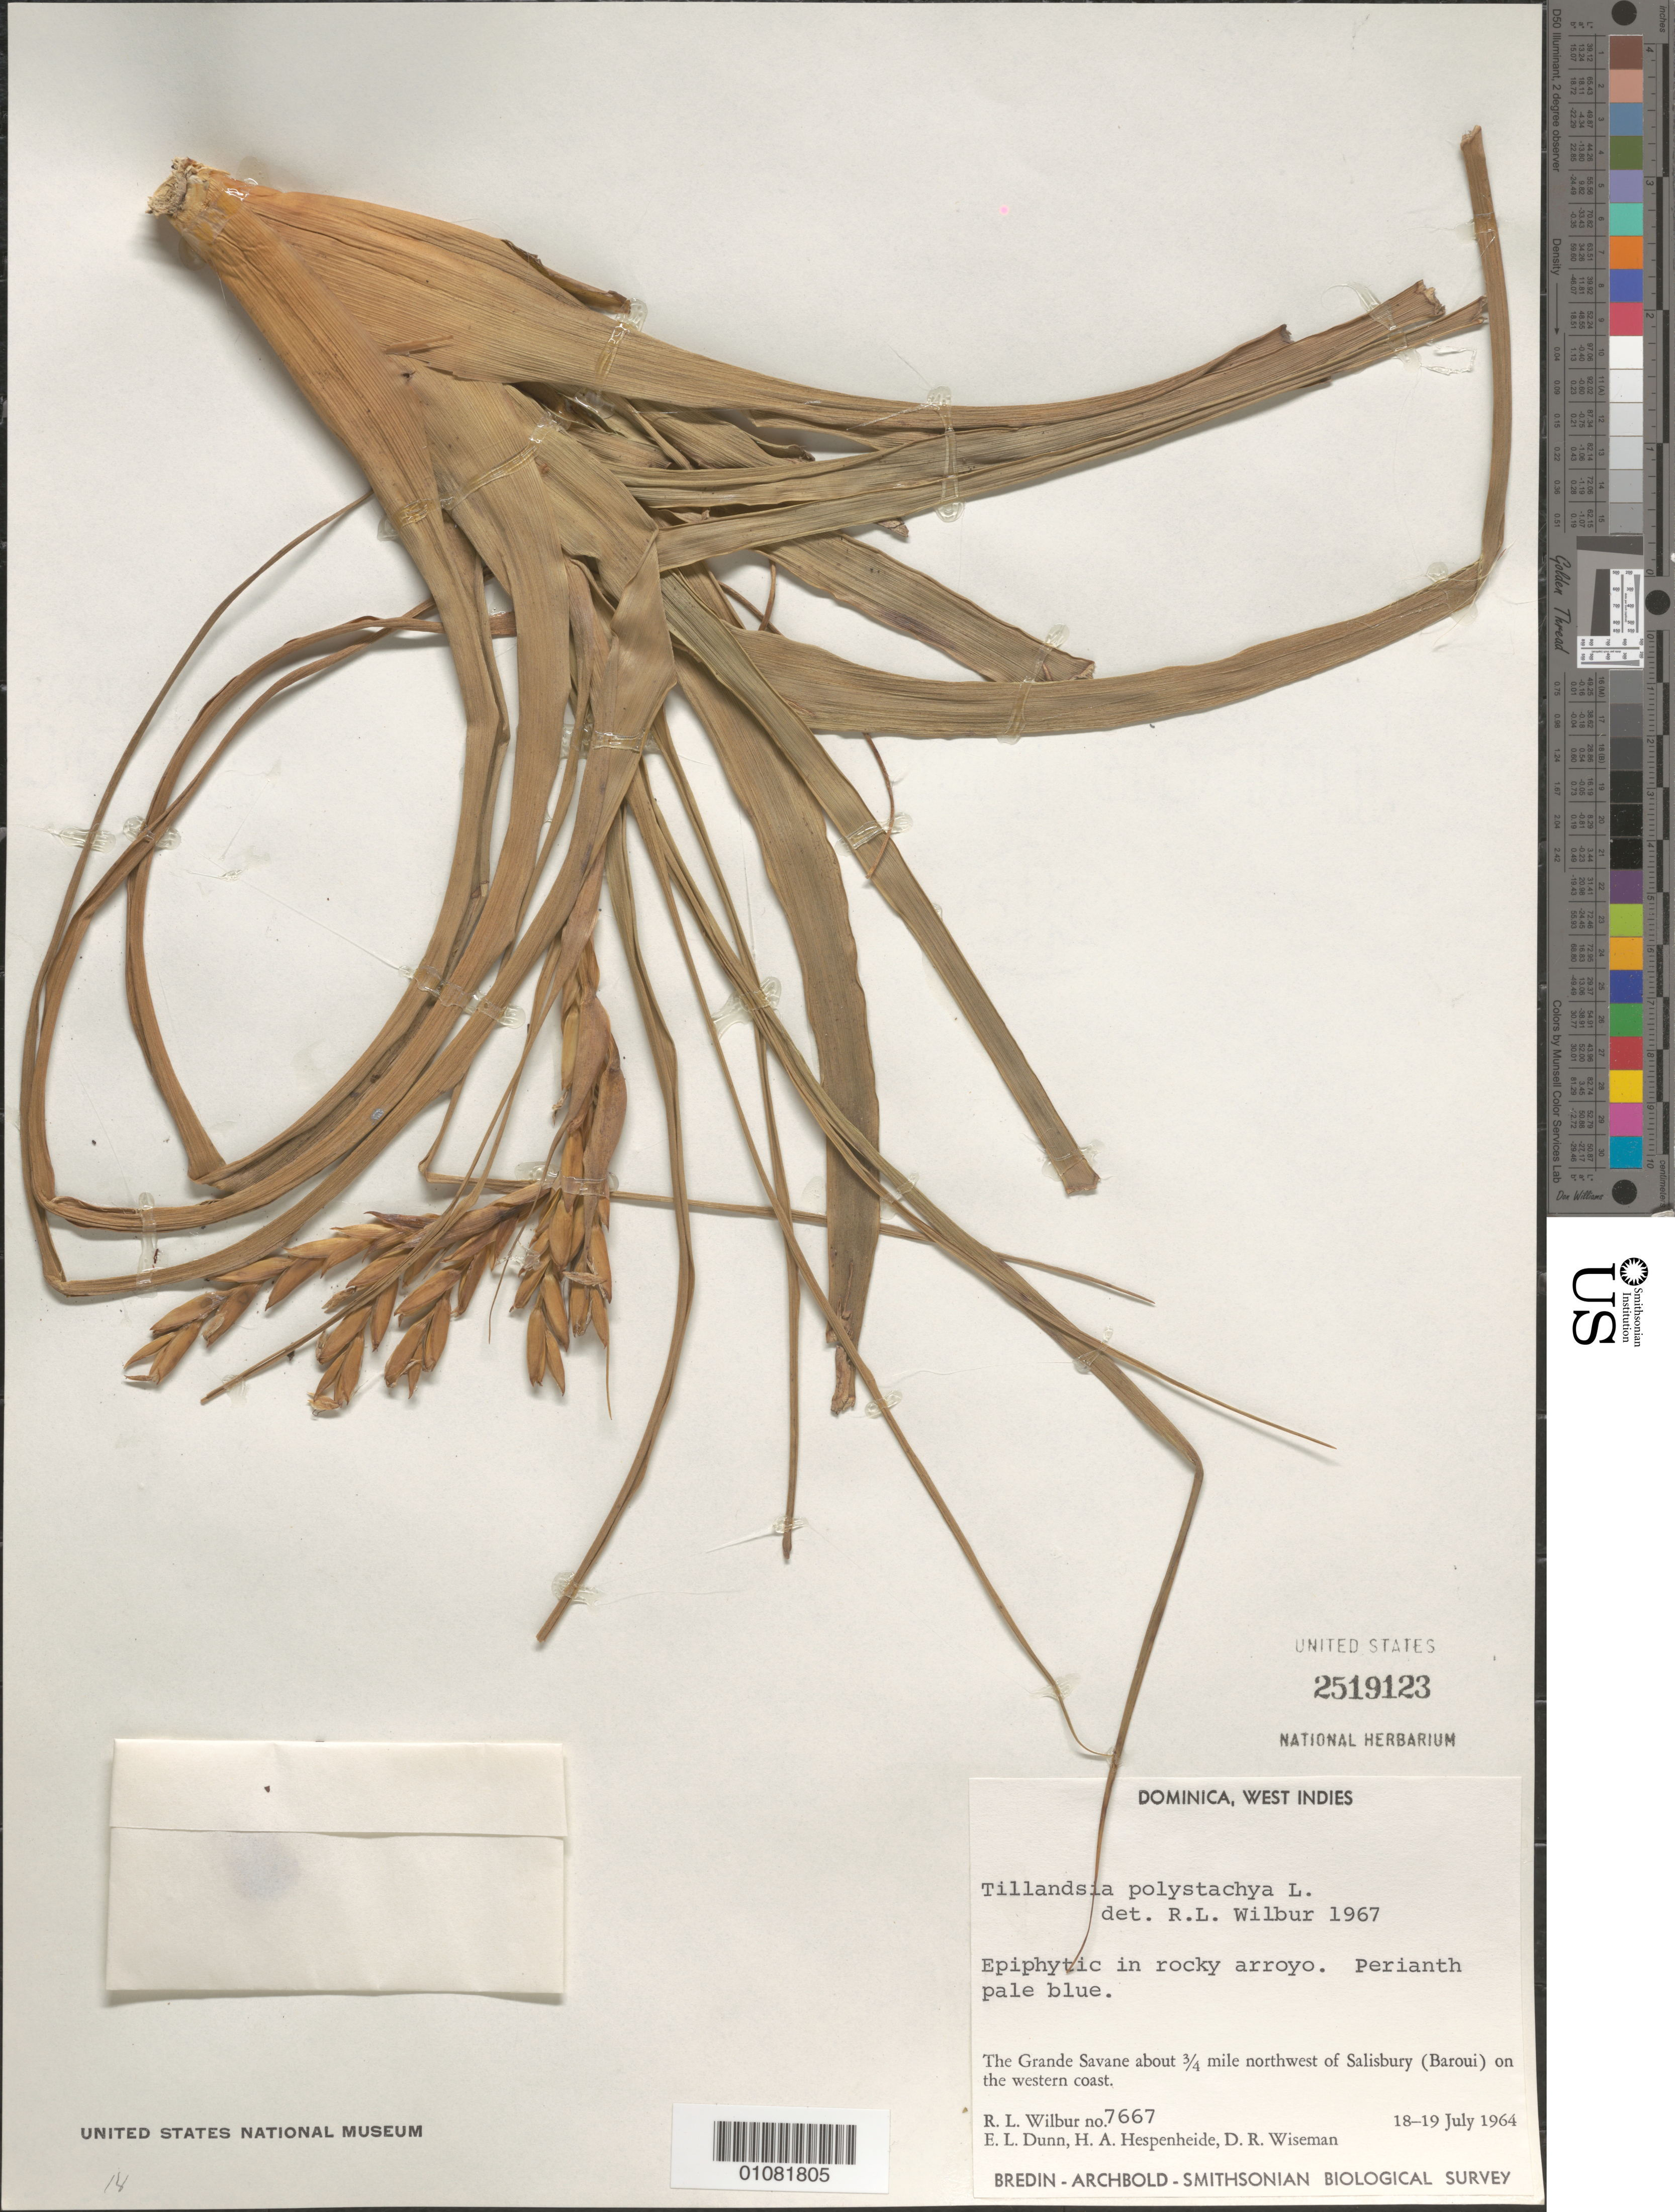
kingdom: Plantae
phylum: Tracheophyta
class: Liliopsida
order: Poales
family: Bromeliaceae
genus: Tillandsia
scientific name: Tillandsia polystachia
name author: (L.) L.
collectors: R. L. Wilbur, E. Dunn, E. Hespenheide & D. R. Wiseman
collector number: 7667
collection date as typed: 18 Jul 1964 to 19 Jul 1964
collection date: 1964-07-18/1964-07-19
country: Dominica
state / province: St. Joseph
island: Dominica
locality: The Grande Savane about 3/4 mile NW of Salisbury (Baroui) on the western coast.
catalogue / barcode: US 2519123